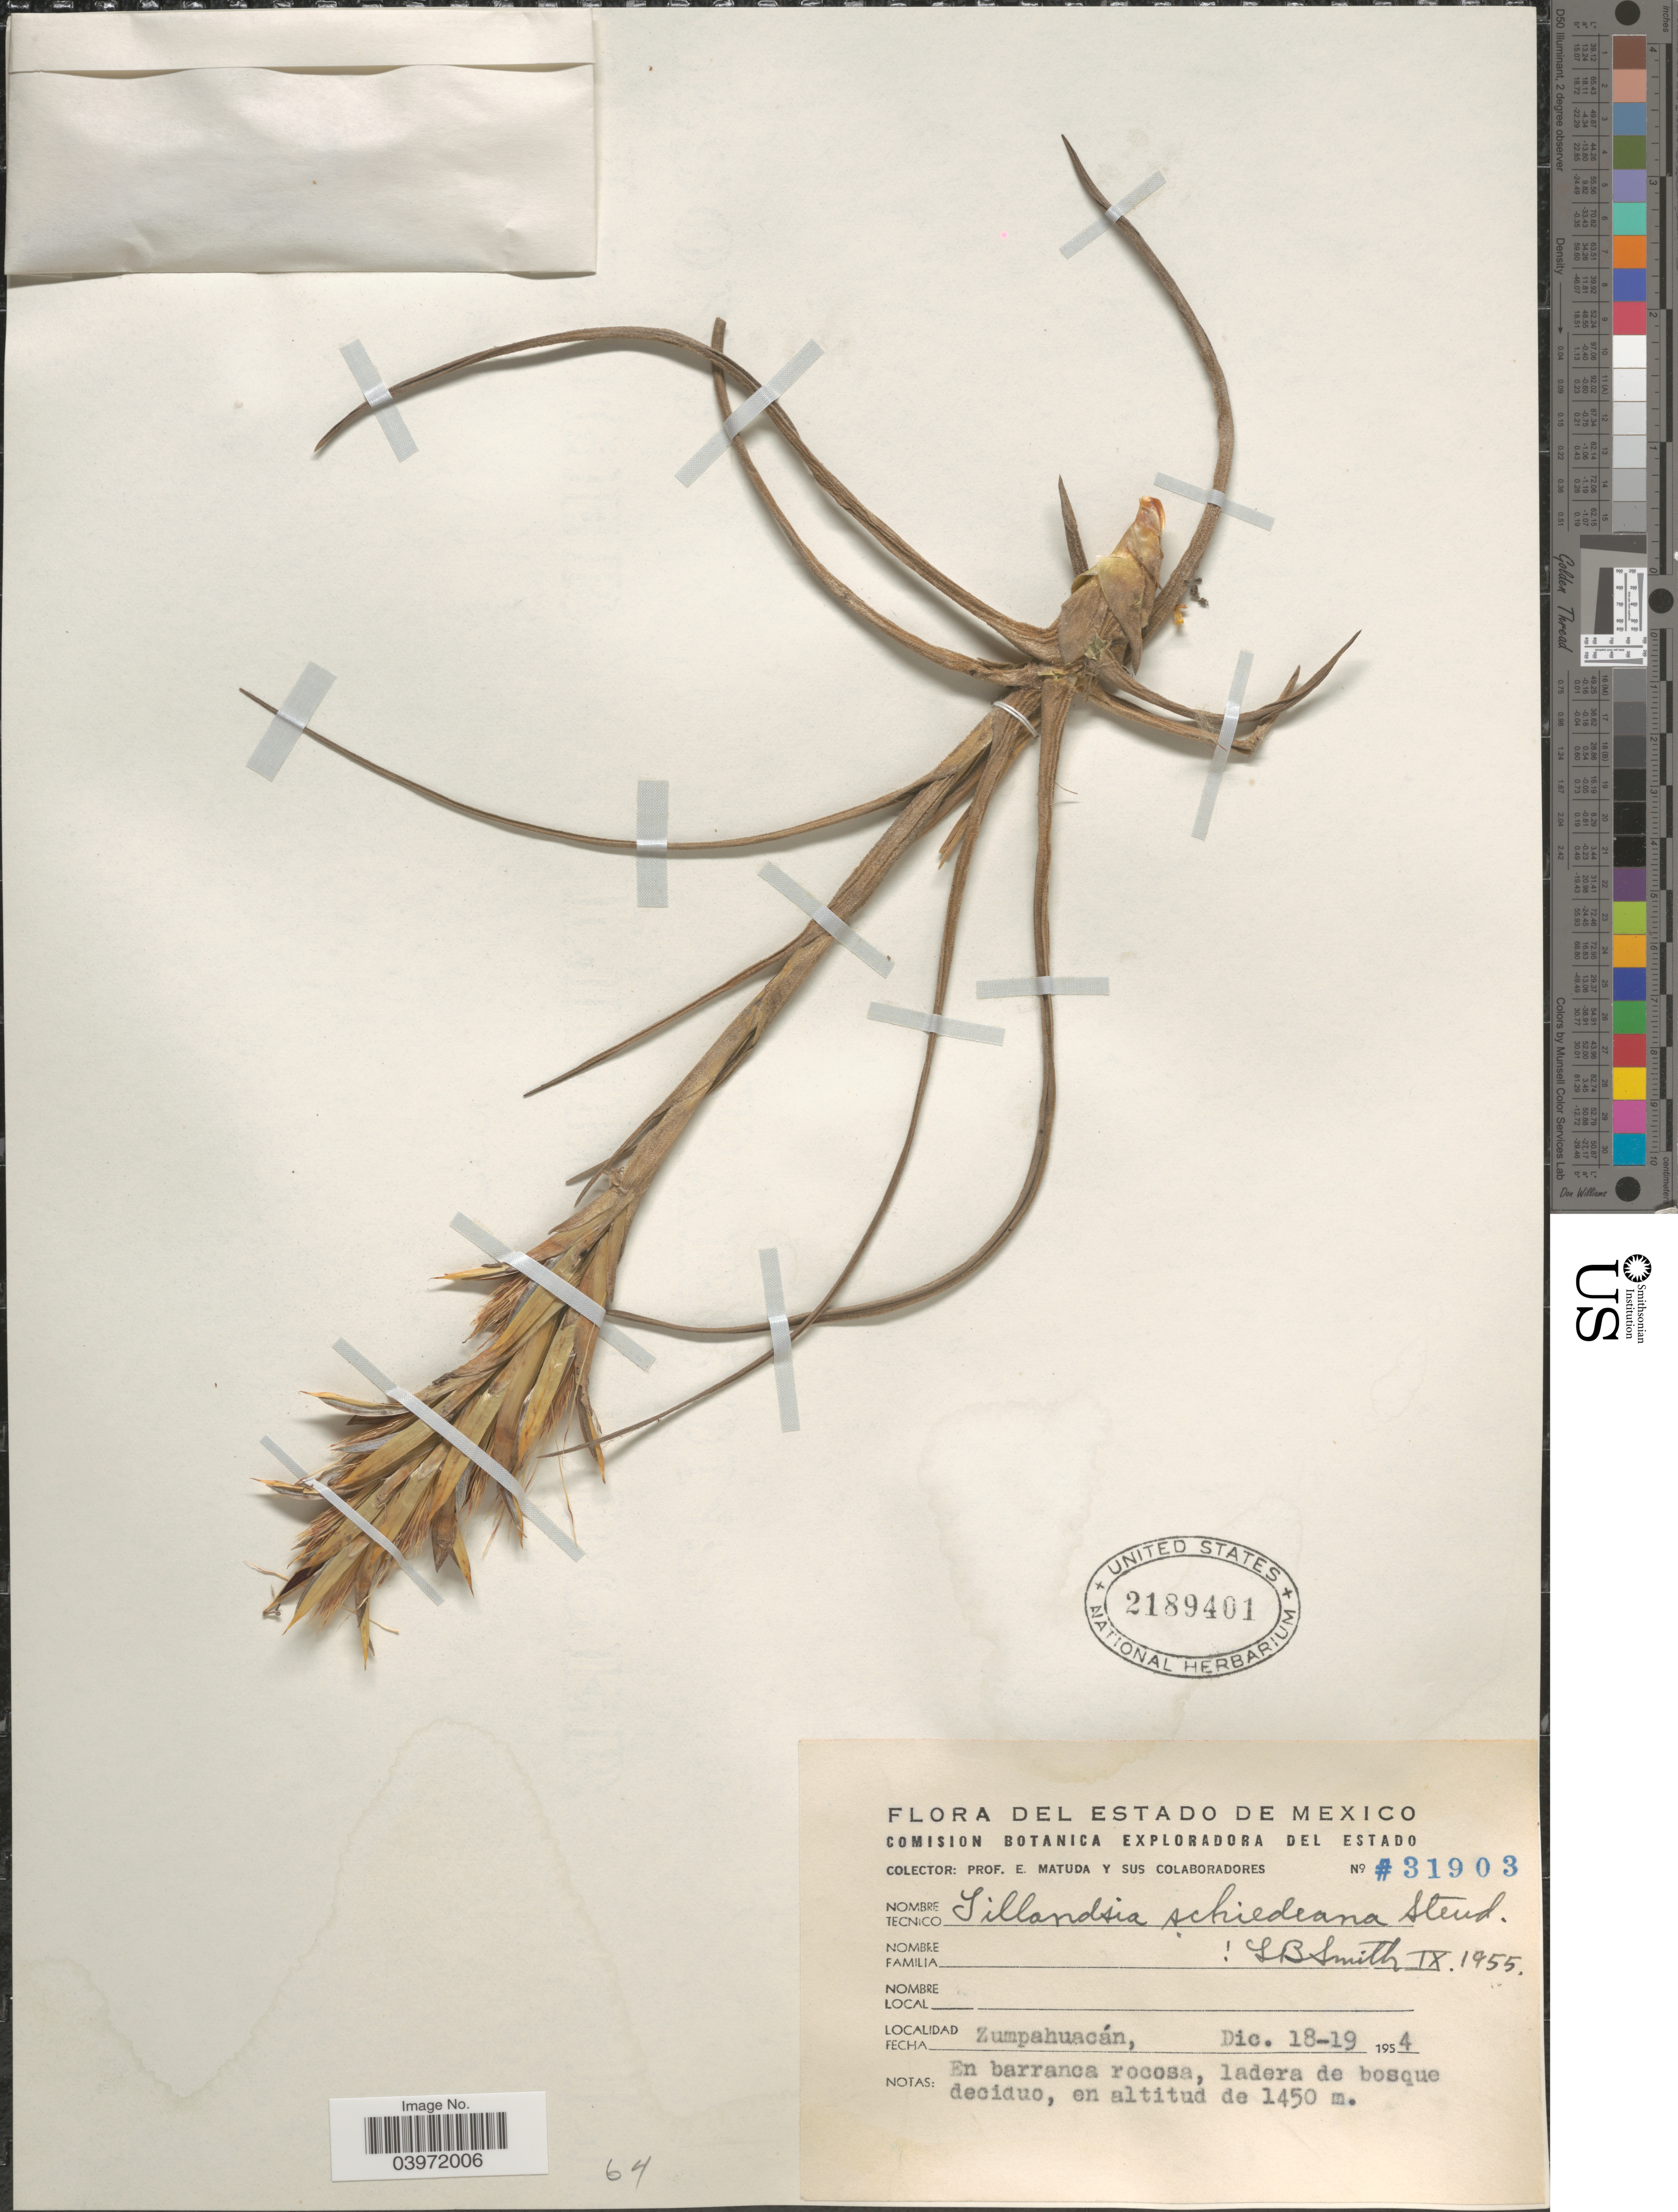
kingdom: Plantae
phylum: Tracheophyta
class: Liliopsida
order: Poales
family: Bromeliaceae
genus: Tillandsia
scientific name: Tillandsia schiedeana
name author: Steud.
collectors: E. Matuda & Sus Colaboradores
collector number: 31903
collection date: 1954-12-18/1954-12-19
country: Mexico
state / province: México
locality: Zumpahuacán.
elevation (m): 1450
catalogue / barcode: US 2189401